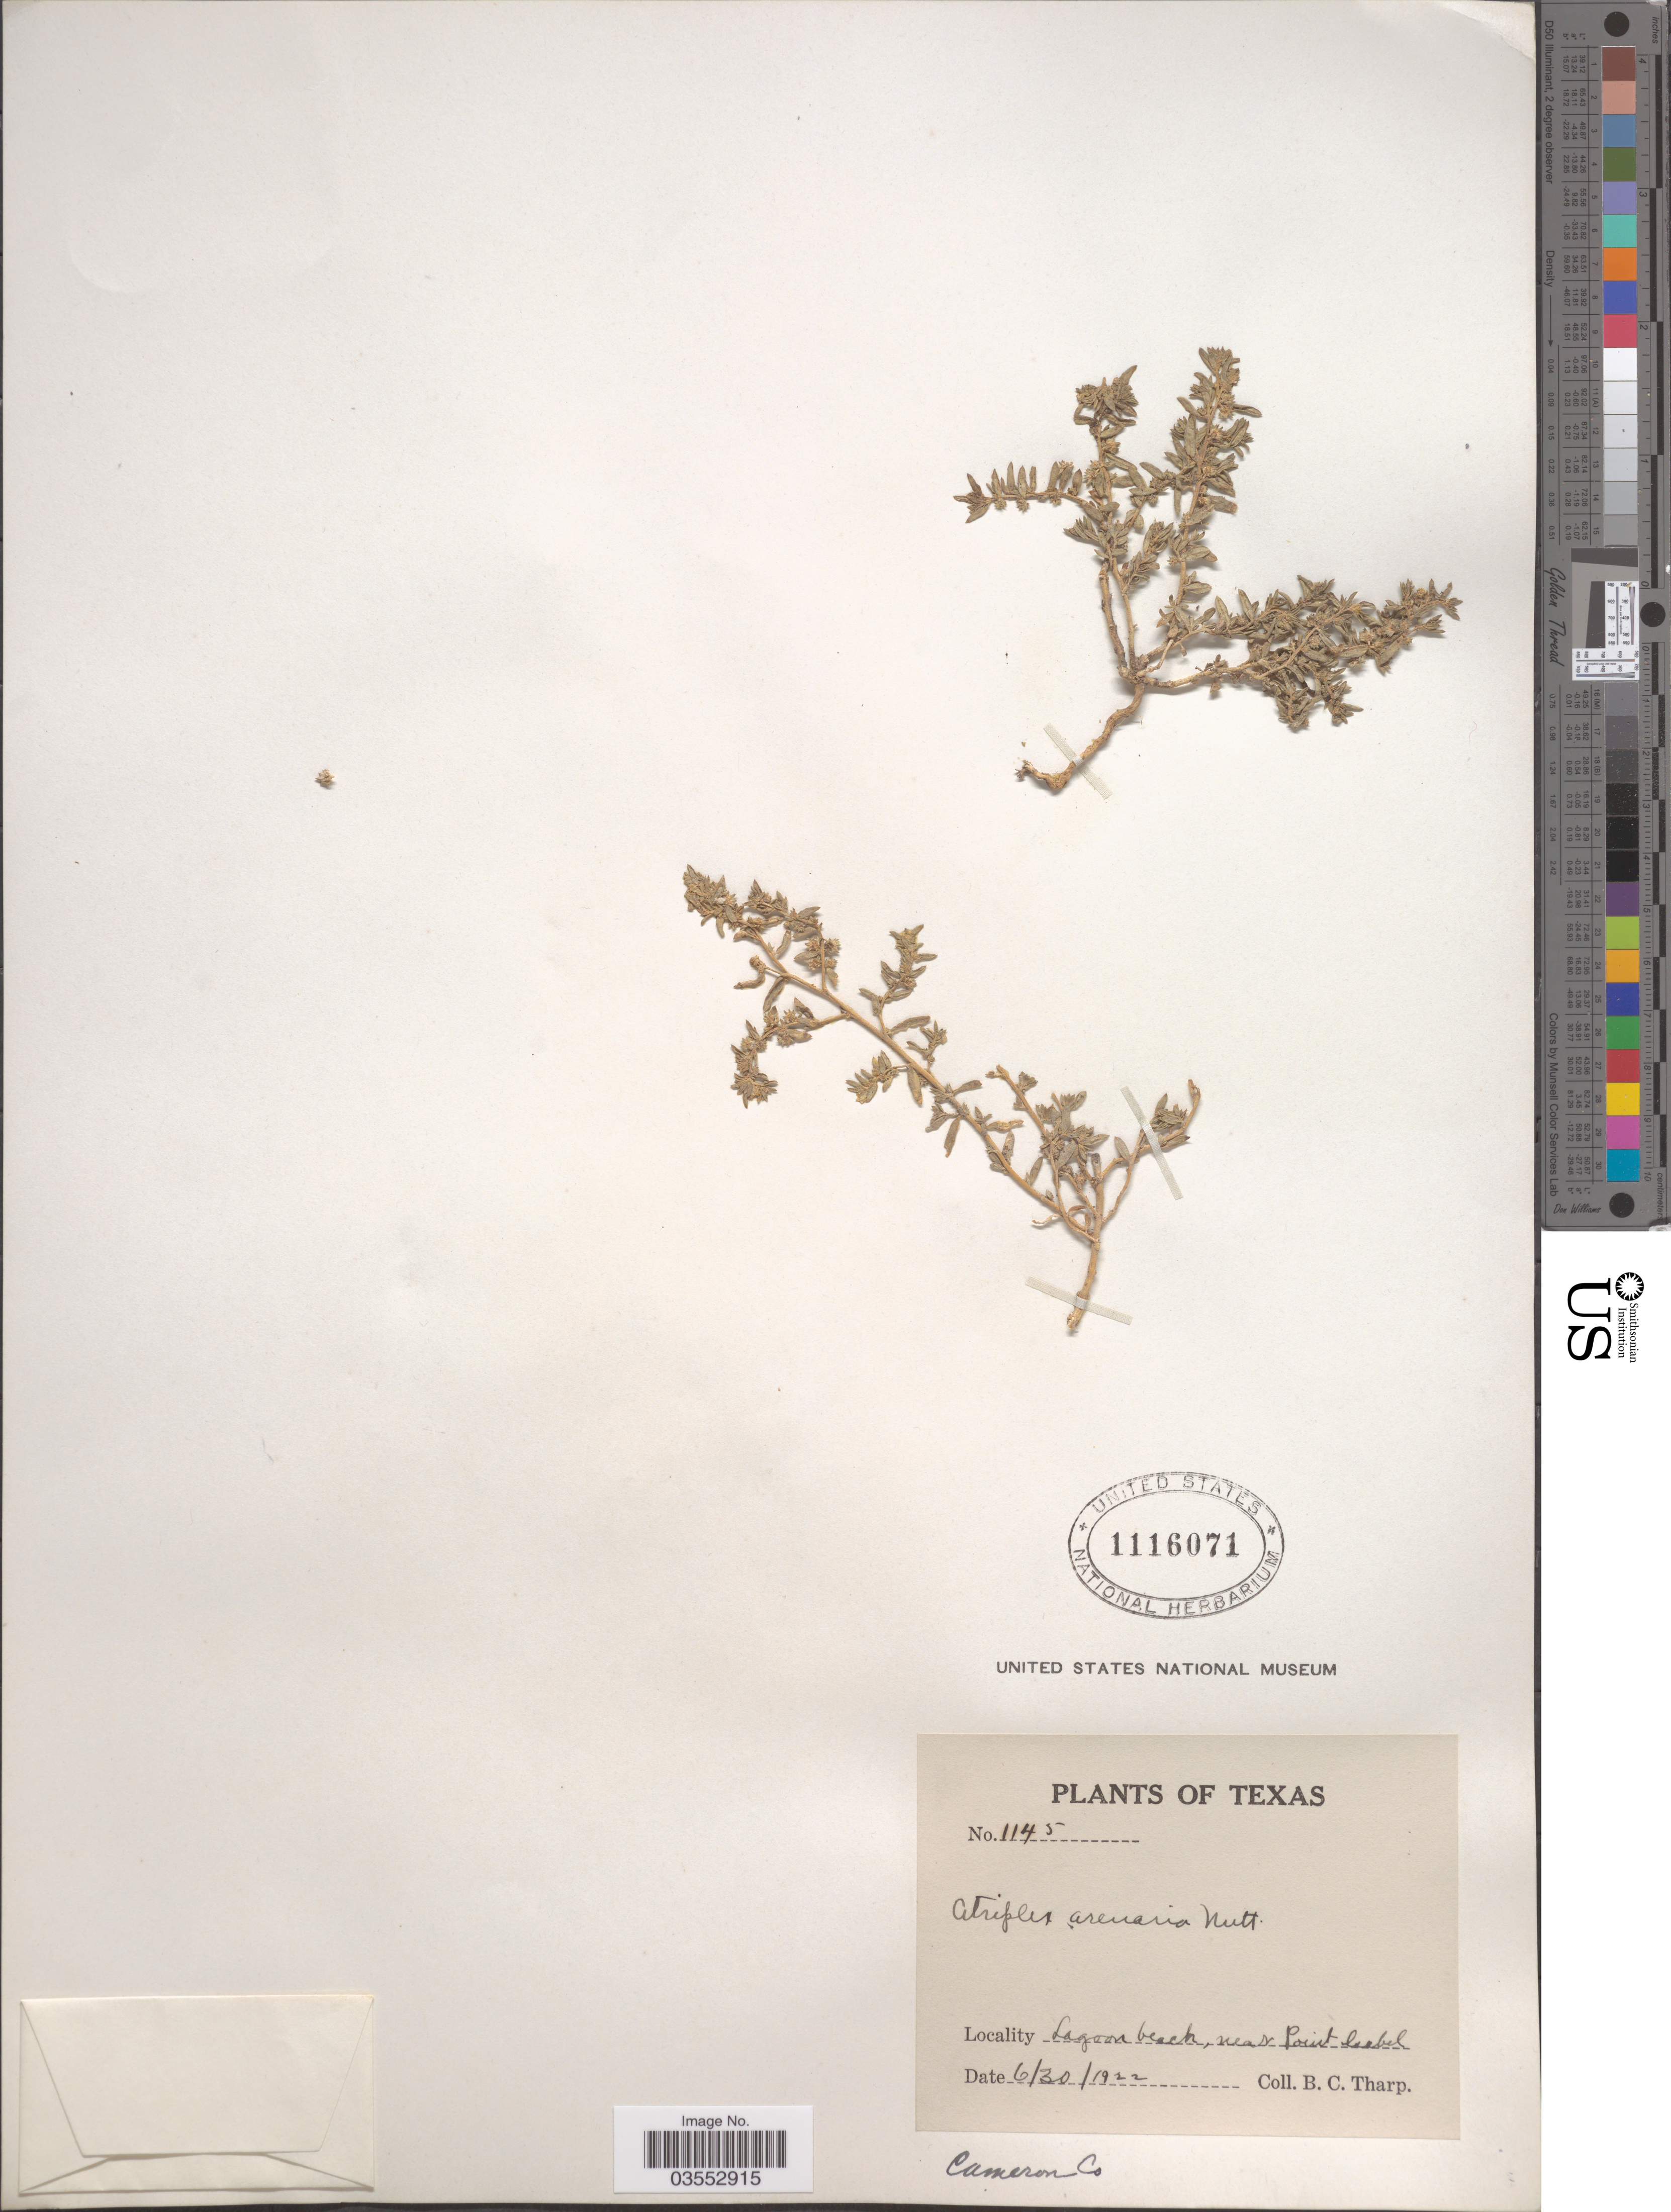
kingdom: Plantae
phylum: Tracheophyta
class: Magnoliopsida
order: Caryophyllales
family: Amaranthaceae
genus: Atriplex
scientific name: Atriplex texana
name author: S. Watson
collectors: B. C. Tharp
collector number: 1145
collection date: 1922-06-30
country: United States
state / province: Texas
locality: Lagoon beach, near Point Isabel. Cameron Co.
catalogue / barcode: US 1116071